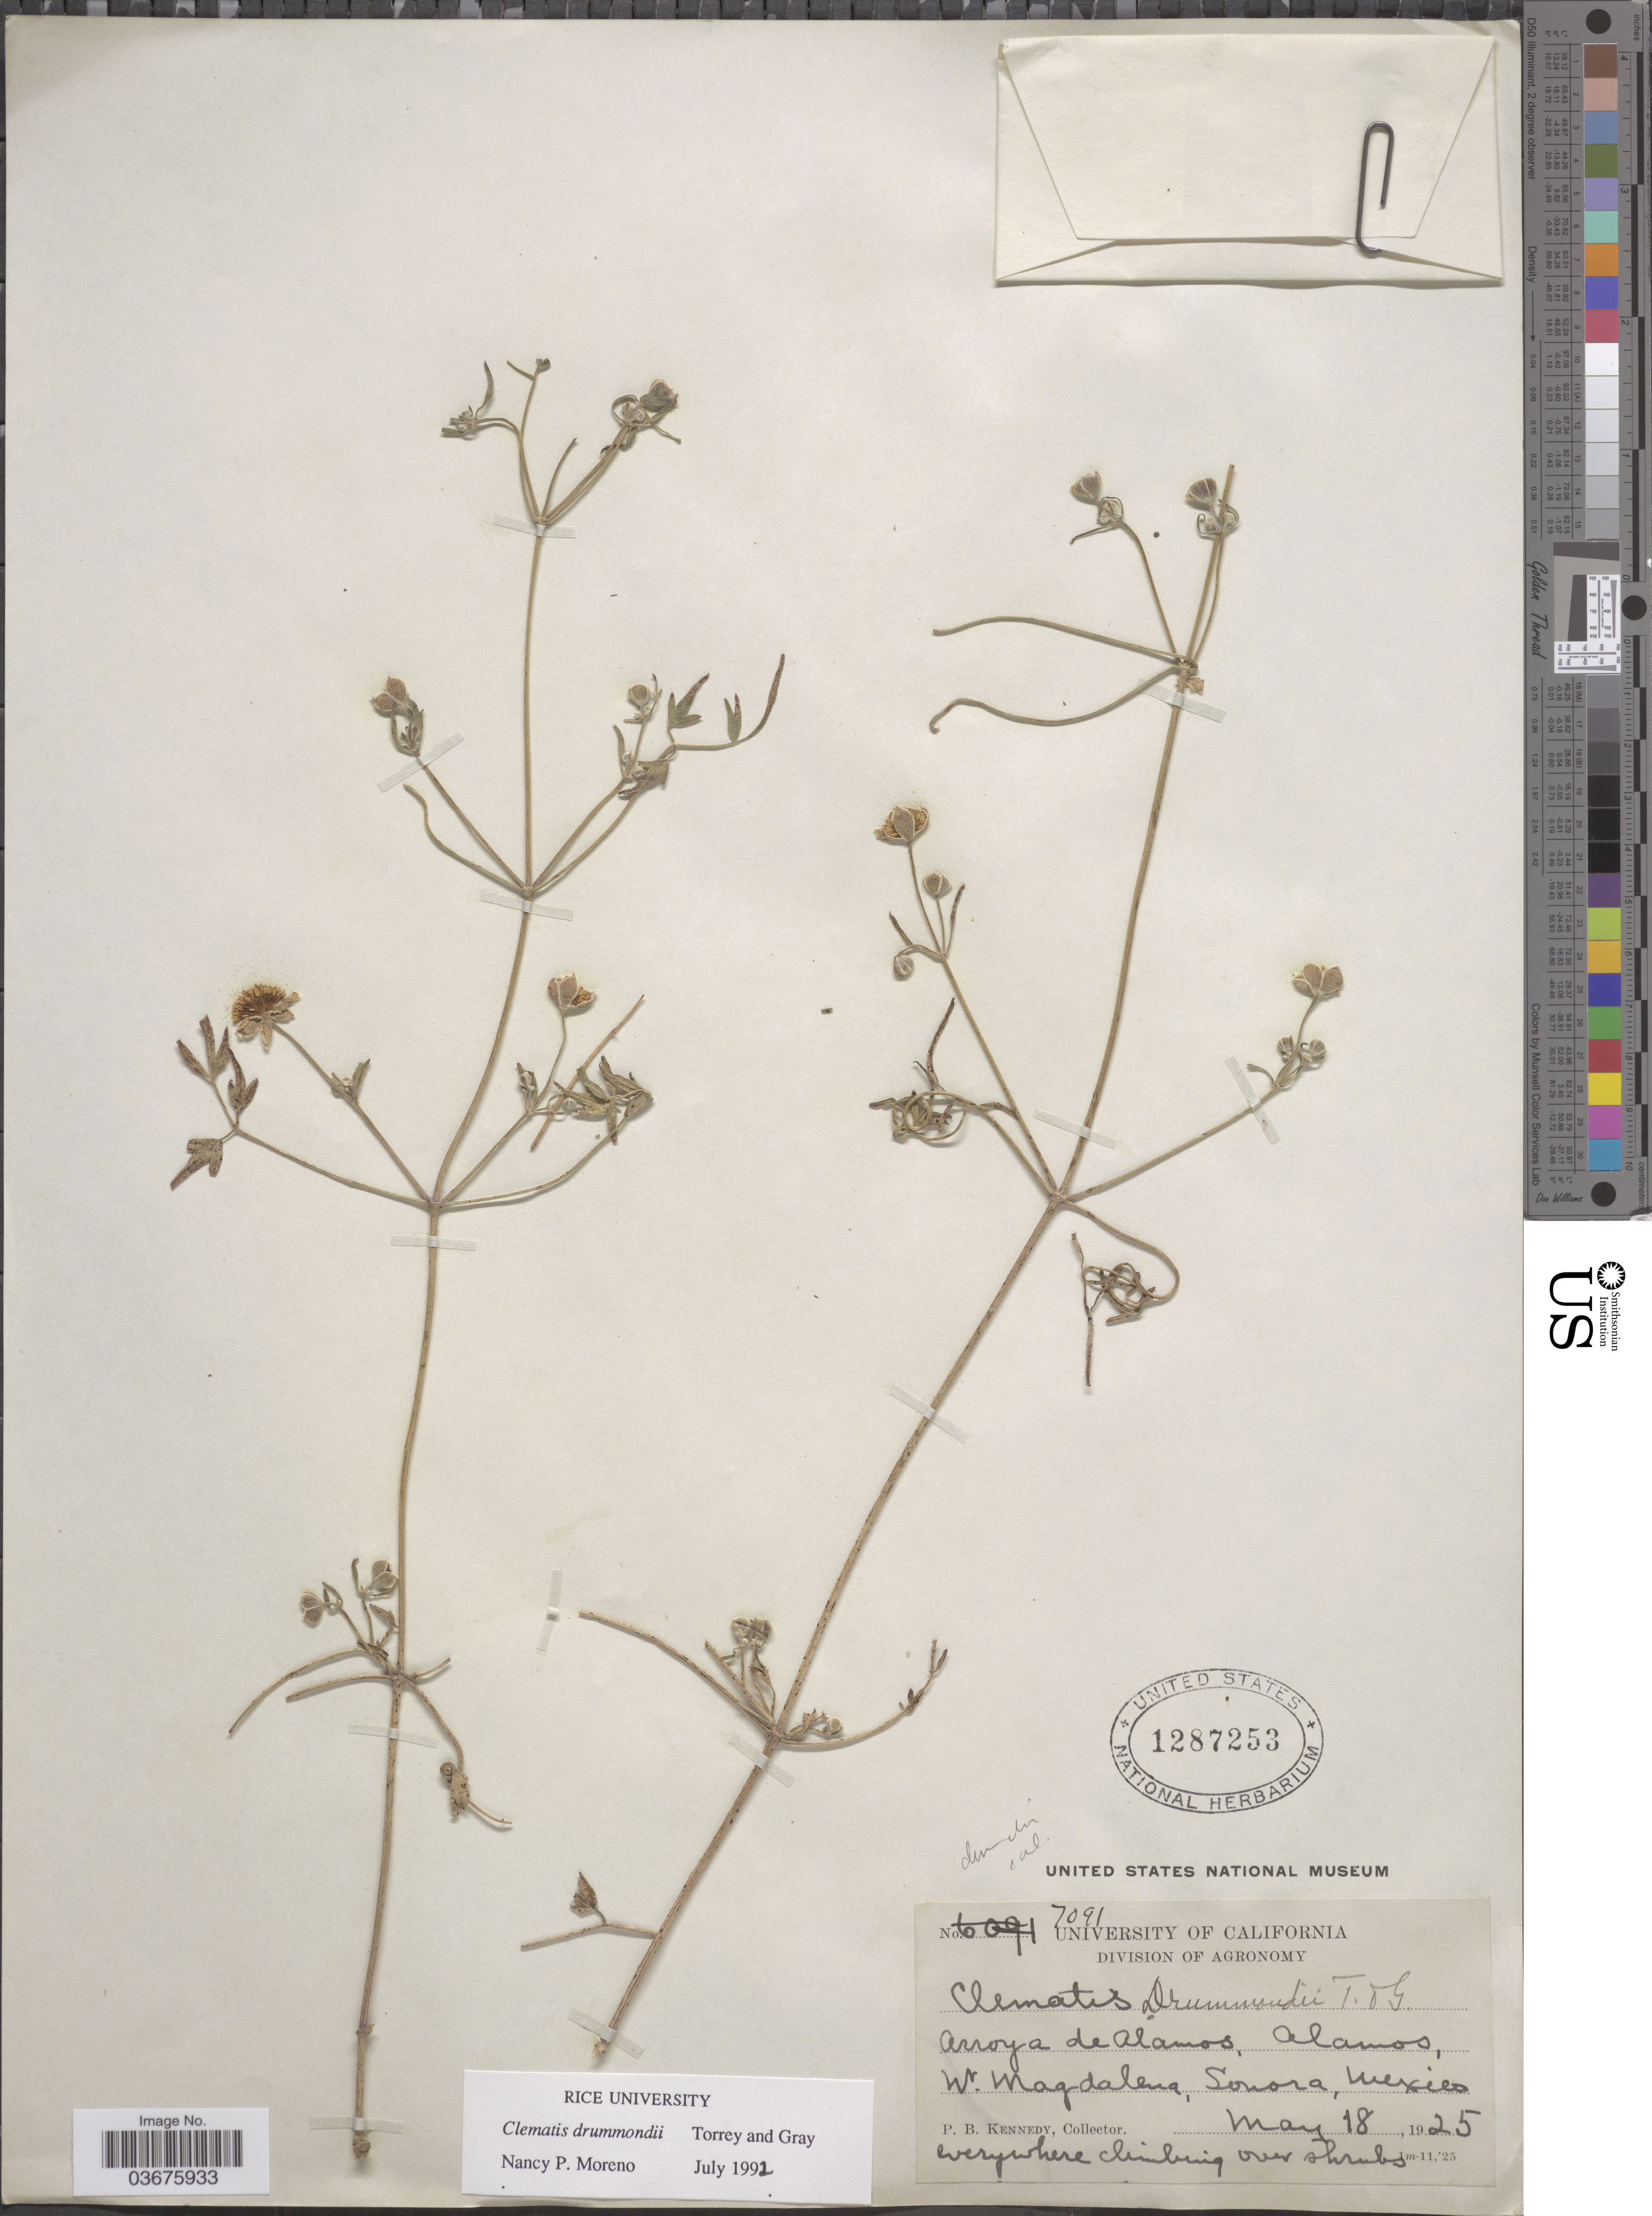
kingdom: Plantae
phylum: Tracheophyta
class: Magnoliopsida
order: Ranunculales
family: Ranunculaceae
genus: Clematis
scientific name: Clematis drummondii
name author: Torr. & A. Gray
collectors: P. B. Kennedy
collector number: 7091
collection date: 1925-05-18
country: Mexico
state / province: Sonora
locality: Arroya de Alamos, Alamos, W. Magdalena.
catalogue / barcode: US 1287253